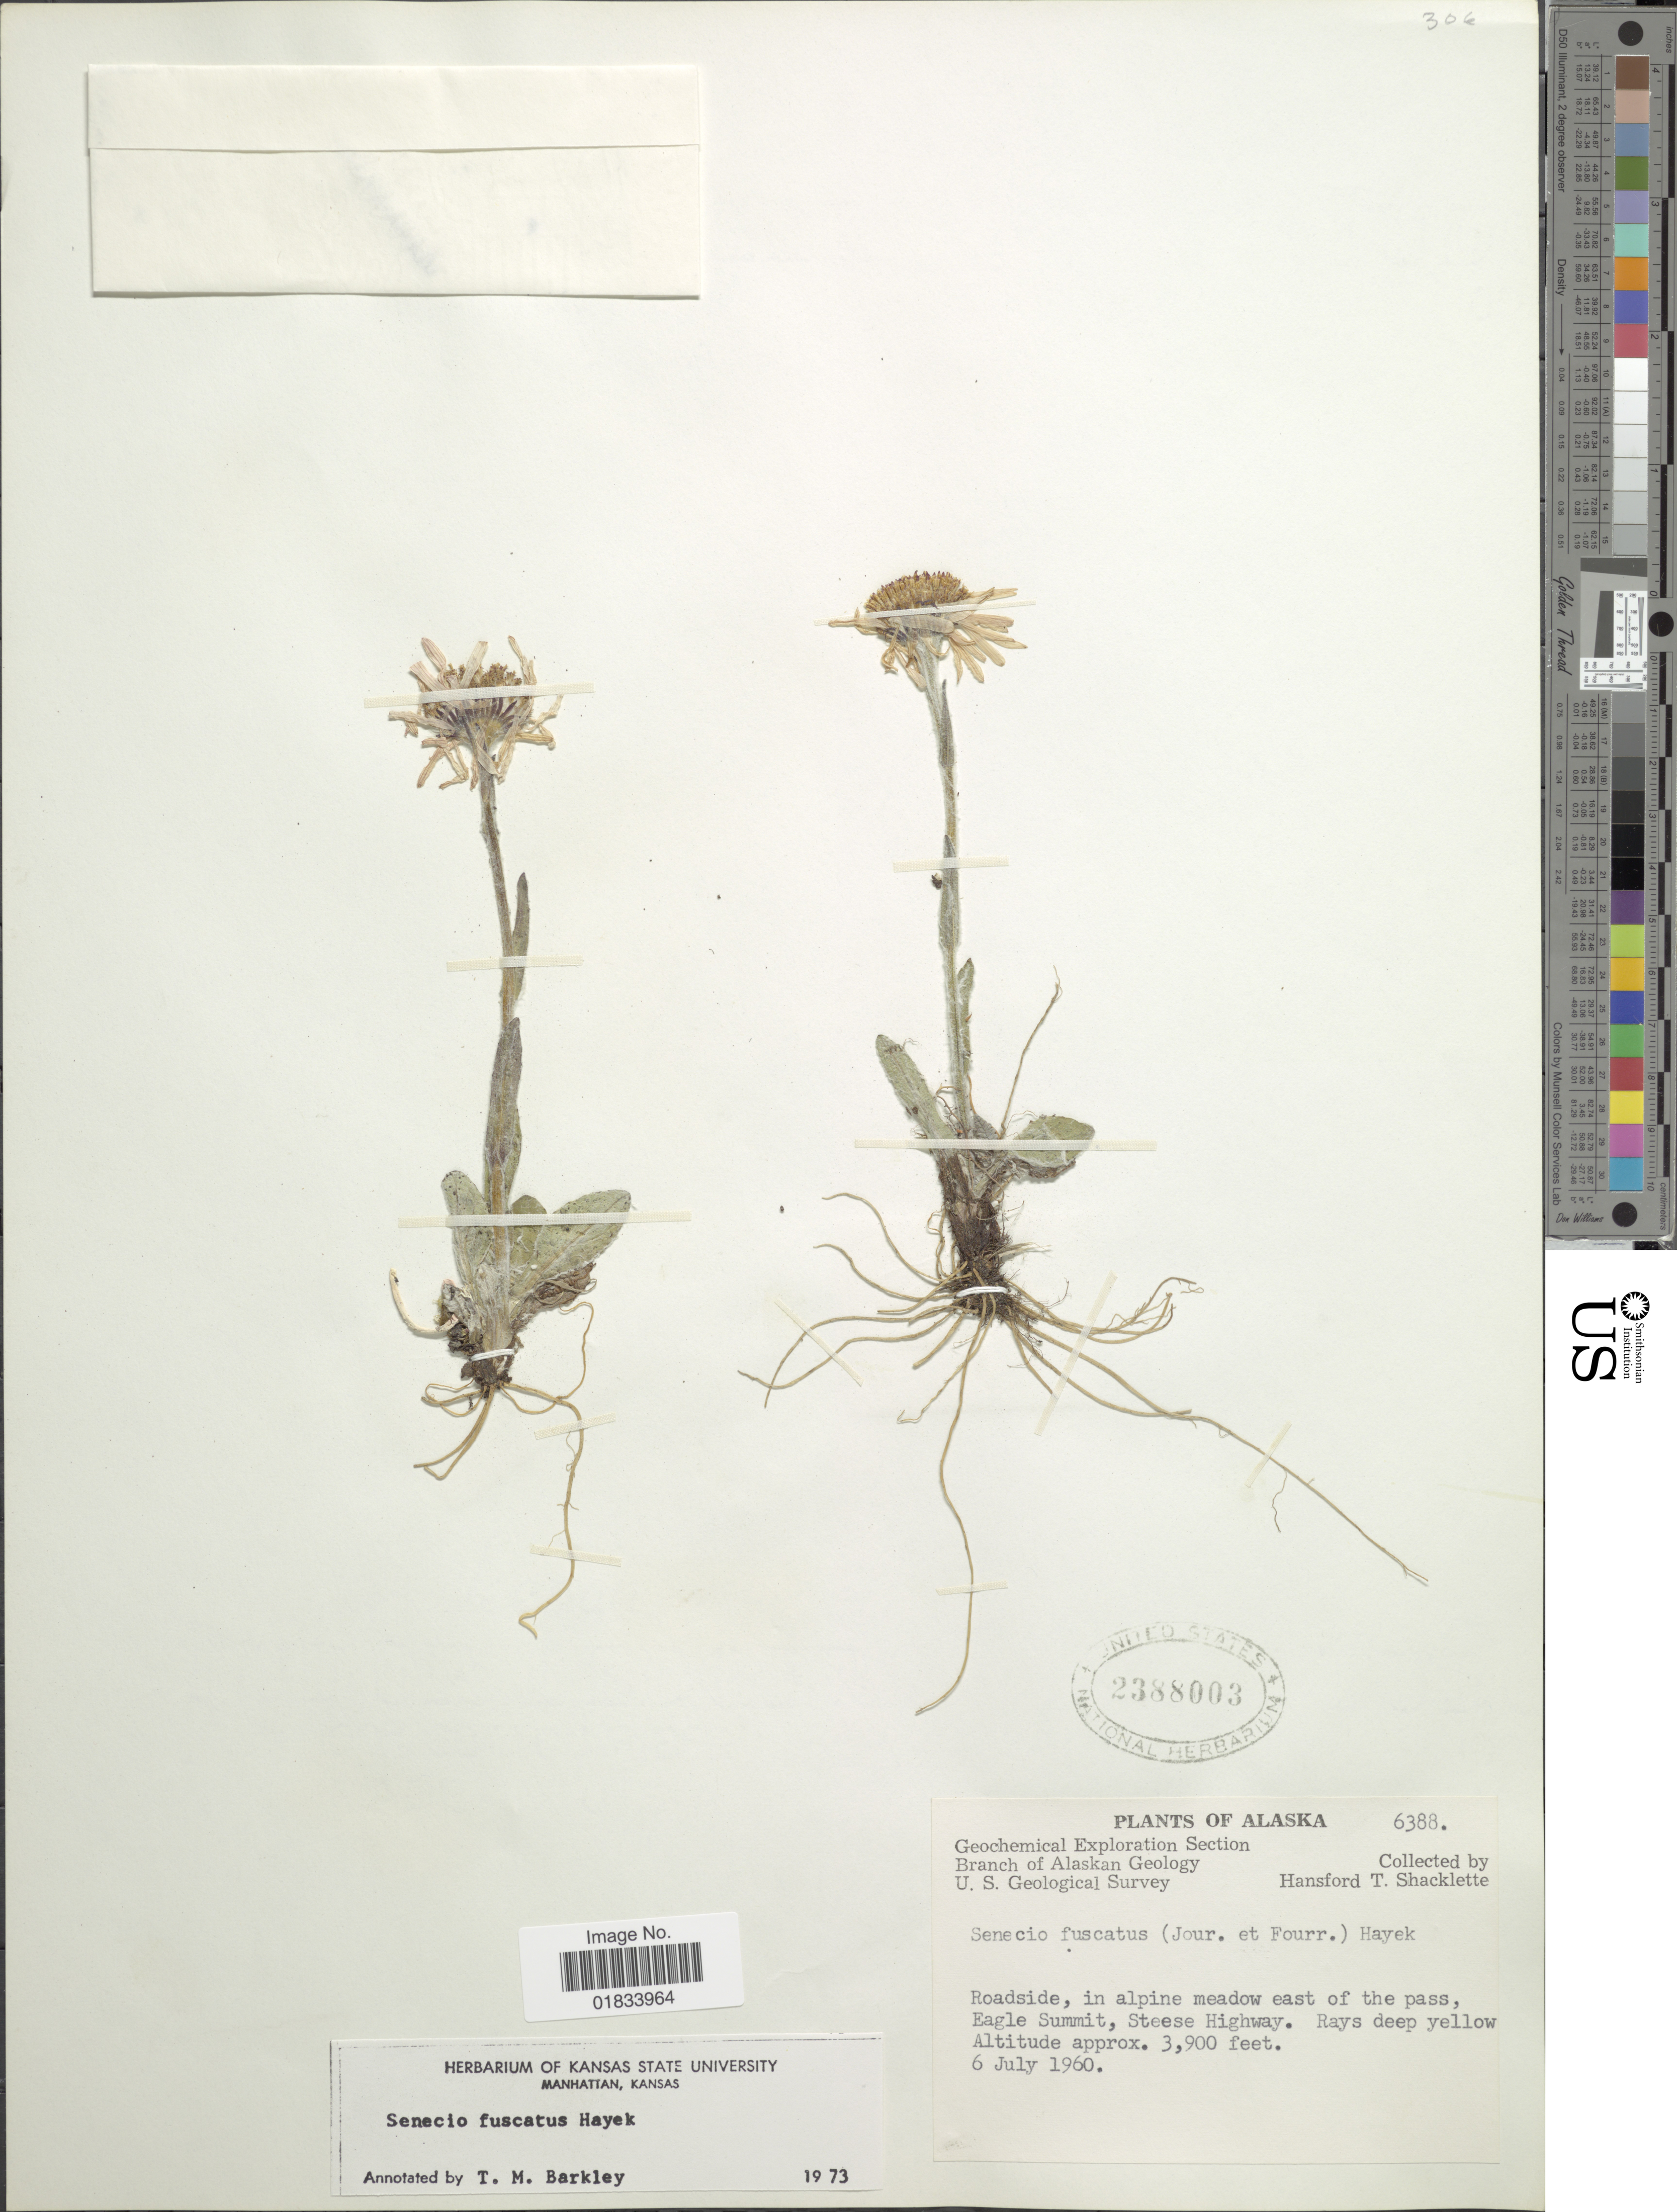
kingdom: Plantae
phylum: Tracheophyta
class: Magnoliopsida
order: Asterales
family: Asteraceae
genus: Senecio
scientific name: Senecio fuscatus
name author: (Jord. & Fourr.) Hayek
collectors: H. Shacklette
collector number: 6388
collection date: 1960-07-06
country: United States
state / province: Alaska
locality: Eagle Summit, Steese Highway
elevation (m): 1189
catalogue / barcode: US 2388003